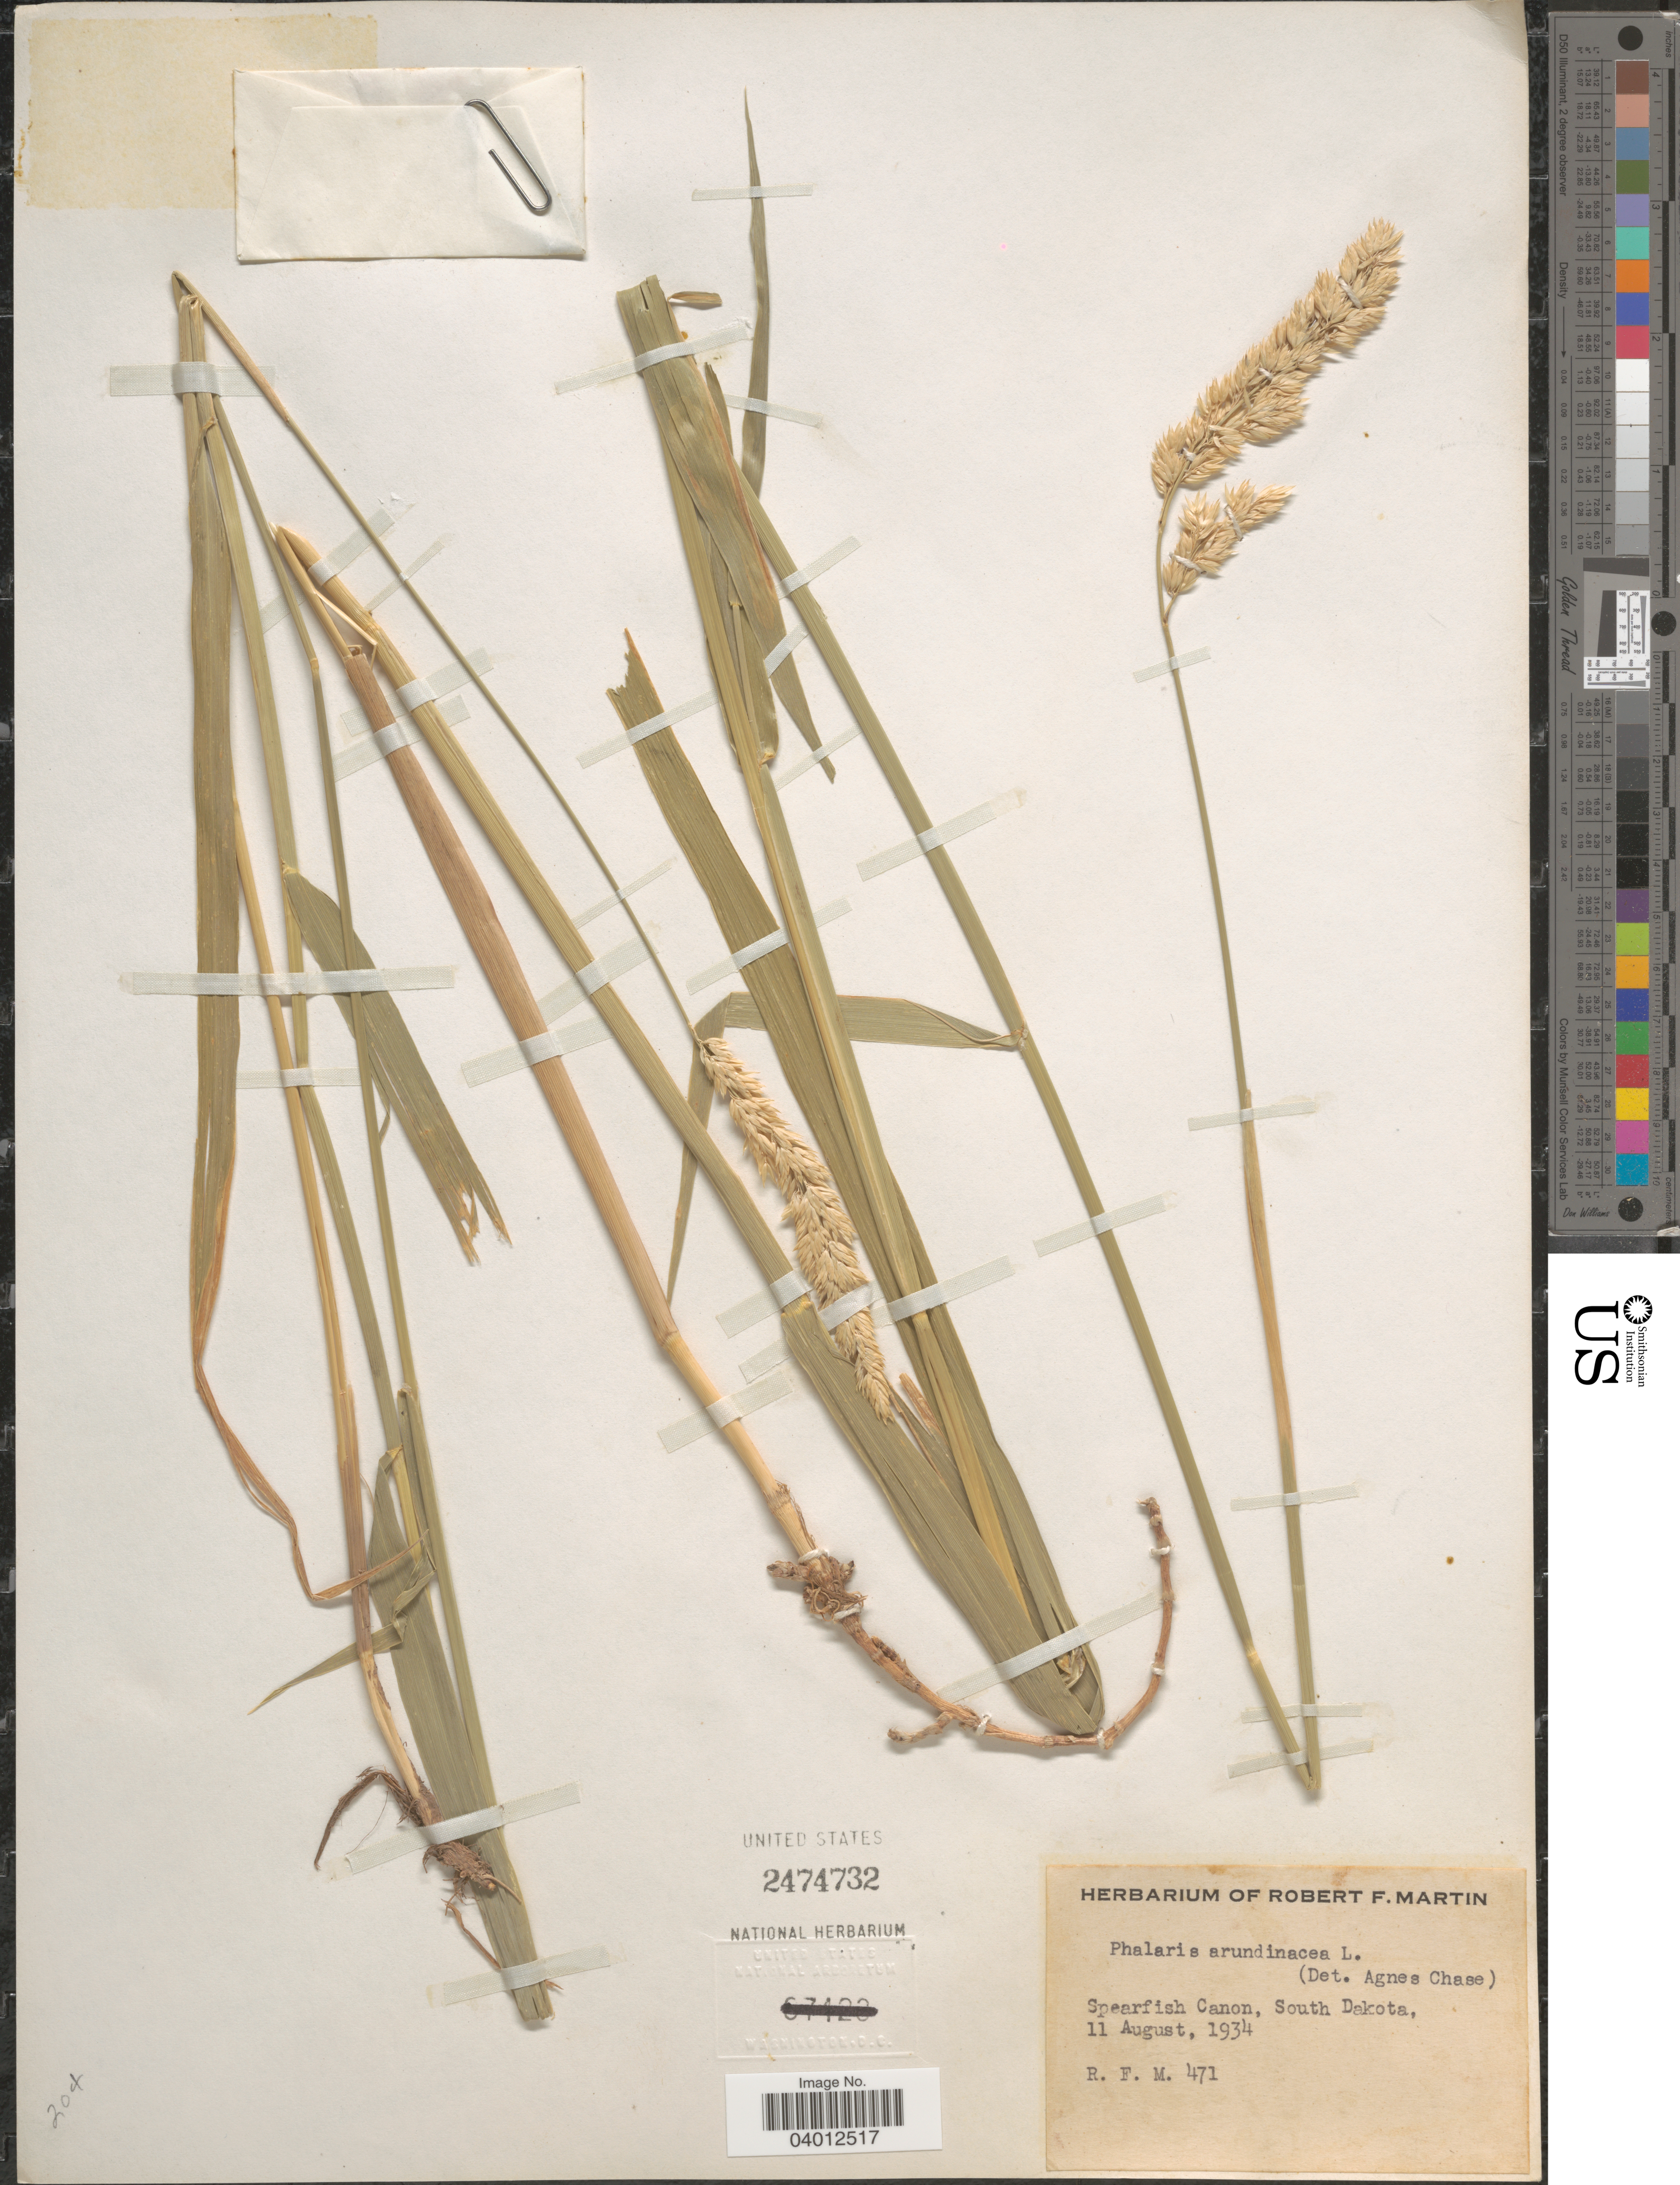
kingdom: Plantae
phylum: Tracheophyta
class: Liliopsida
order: Poales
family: Poaceae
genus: Phalaris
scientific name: Phalaris arundinacea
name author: L.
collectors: R. F. Martin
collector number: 471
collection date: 1934-08-11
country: United States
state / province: South Dakota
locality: Spearfish Canon.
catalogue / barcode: US 2474732